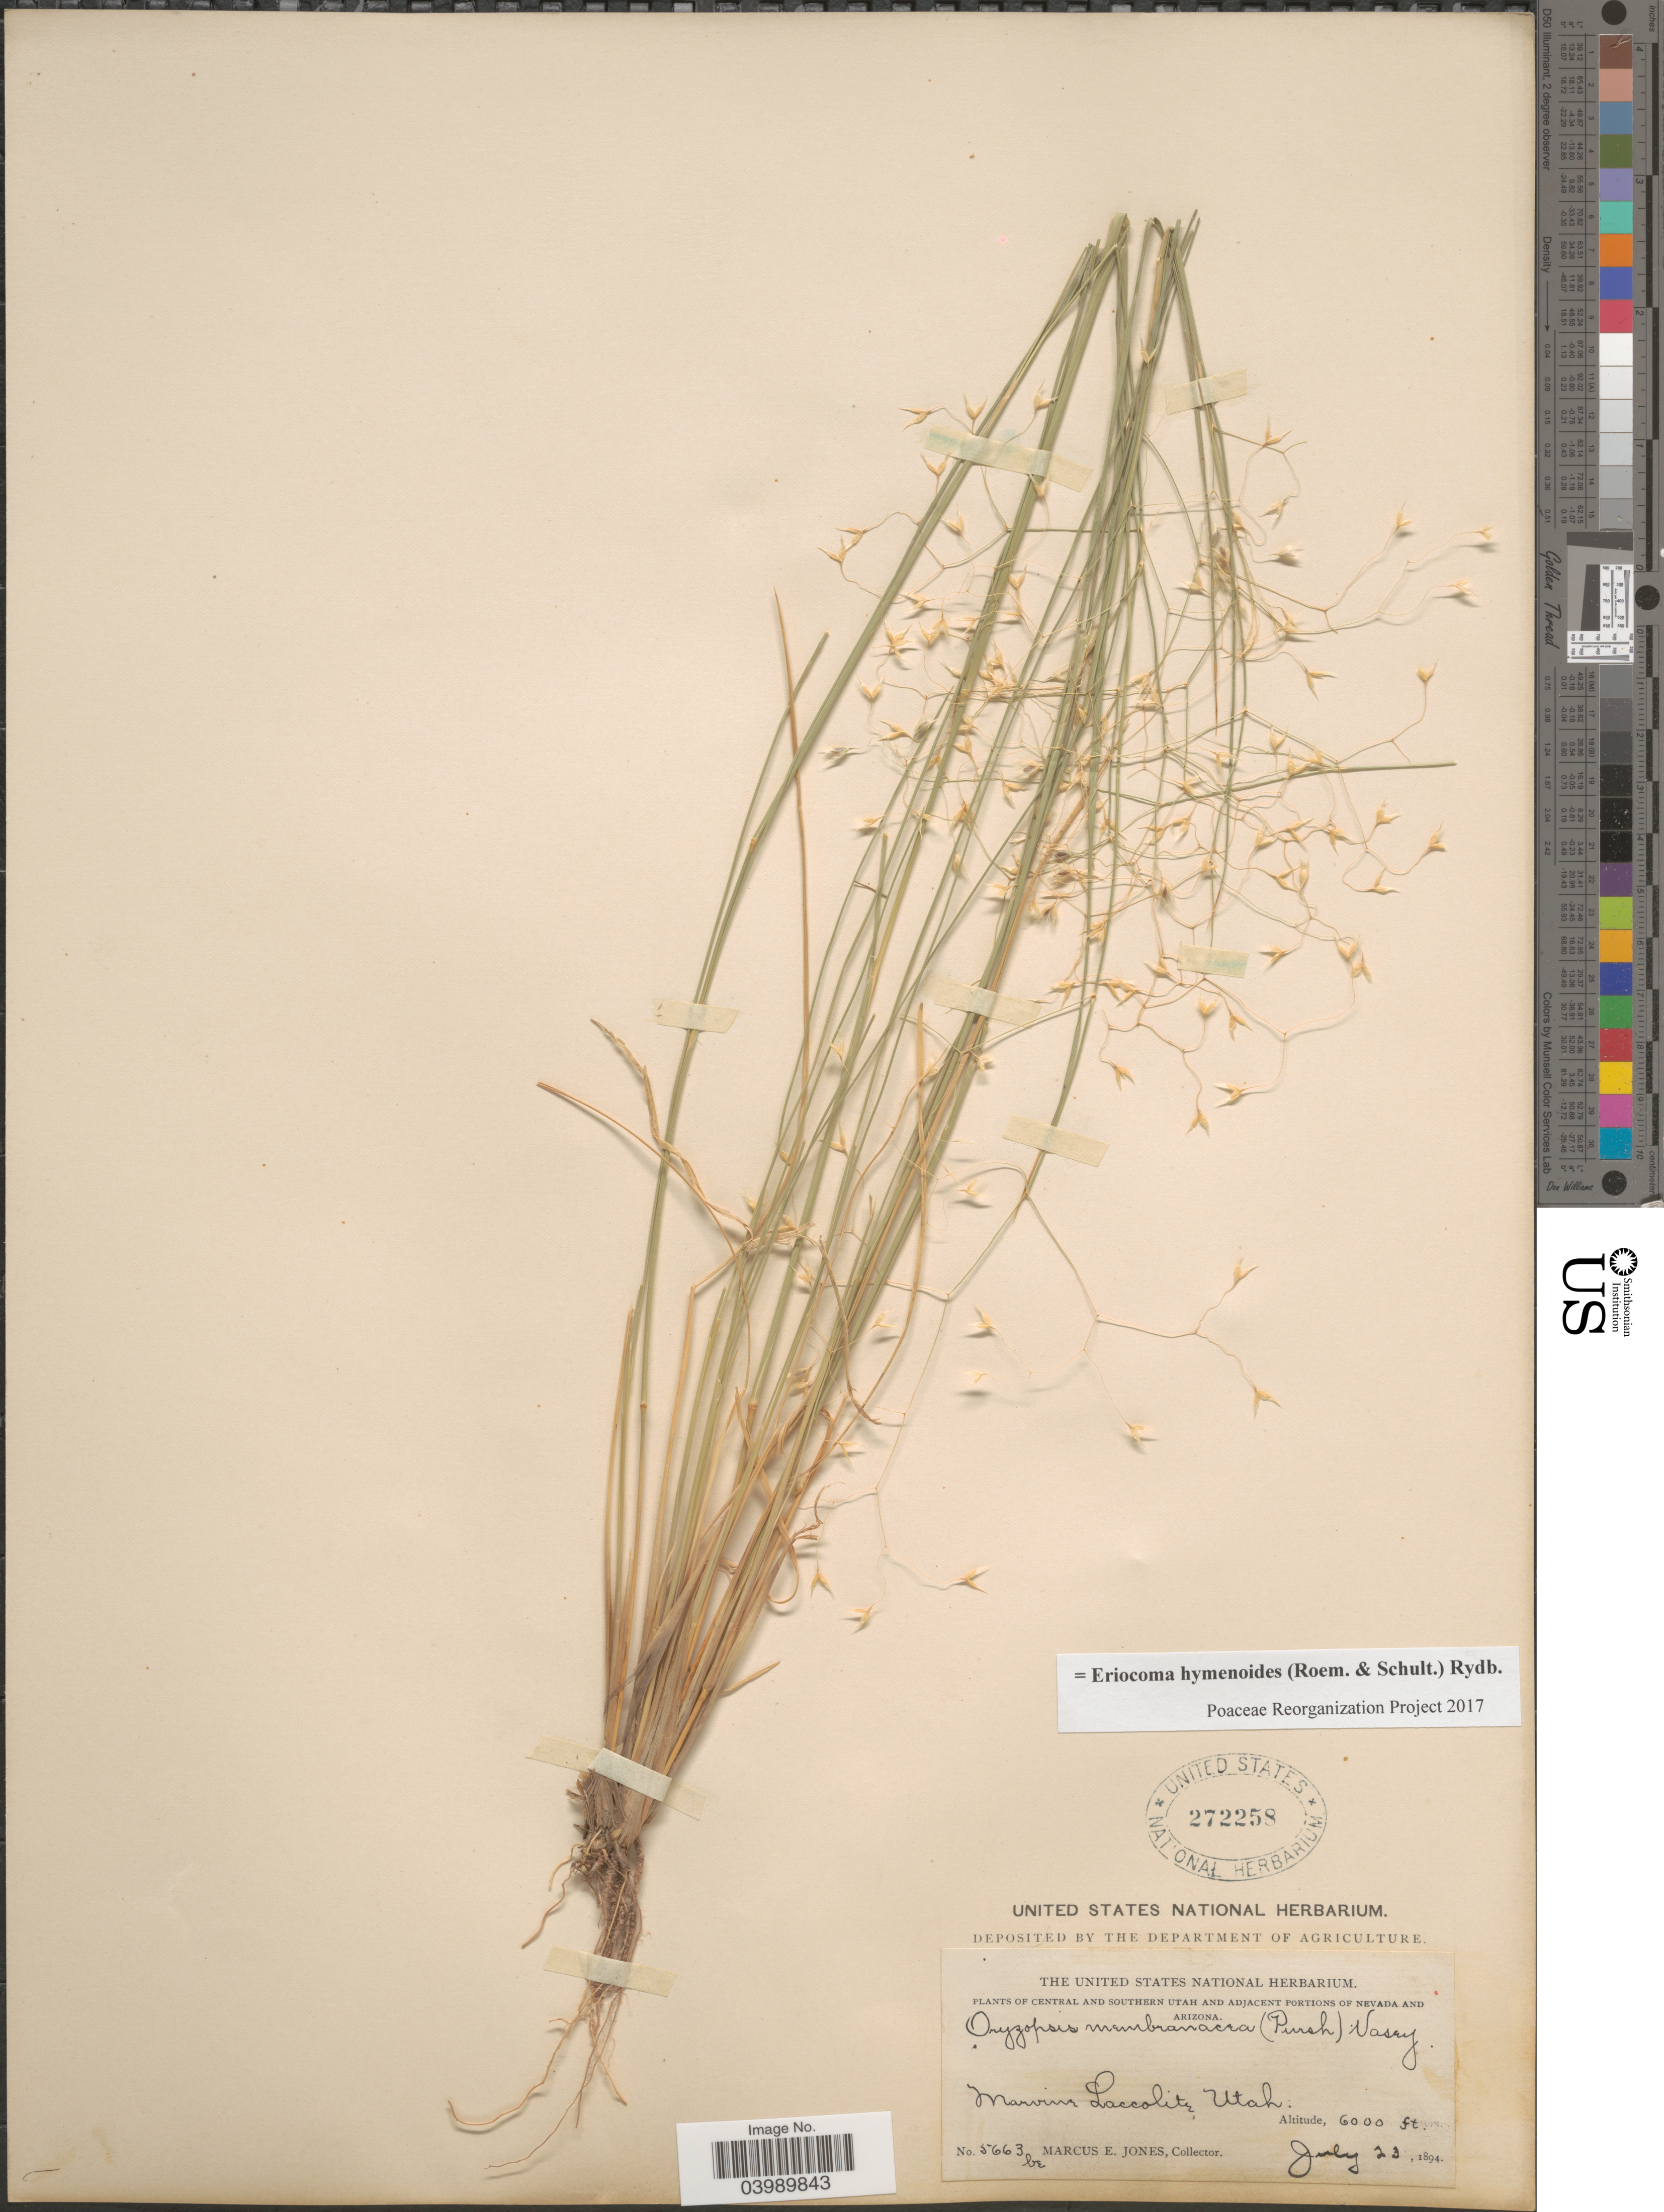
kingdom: Plantae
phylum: Tracheophyta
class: Liliopsida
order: Poales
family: Poaceae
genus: Eriocoma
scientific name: Eriocoma hymenoides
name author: (Roem. & Schult.) Rydb.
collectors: M. E. Jones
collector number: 5663be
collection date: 1894-07-23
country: United States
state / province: Utah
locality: Central and Southern Utah. Marvine Laccolite.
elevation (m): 1829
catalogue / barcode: US 272258